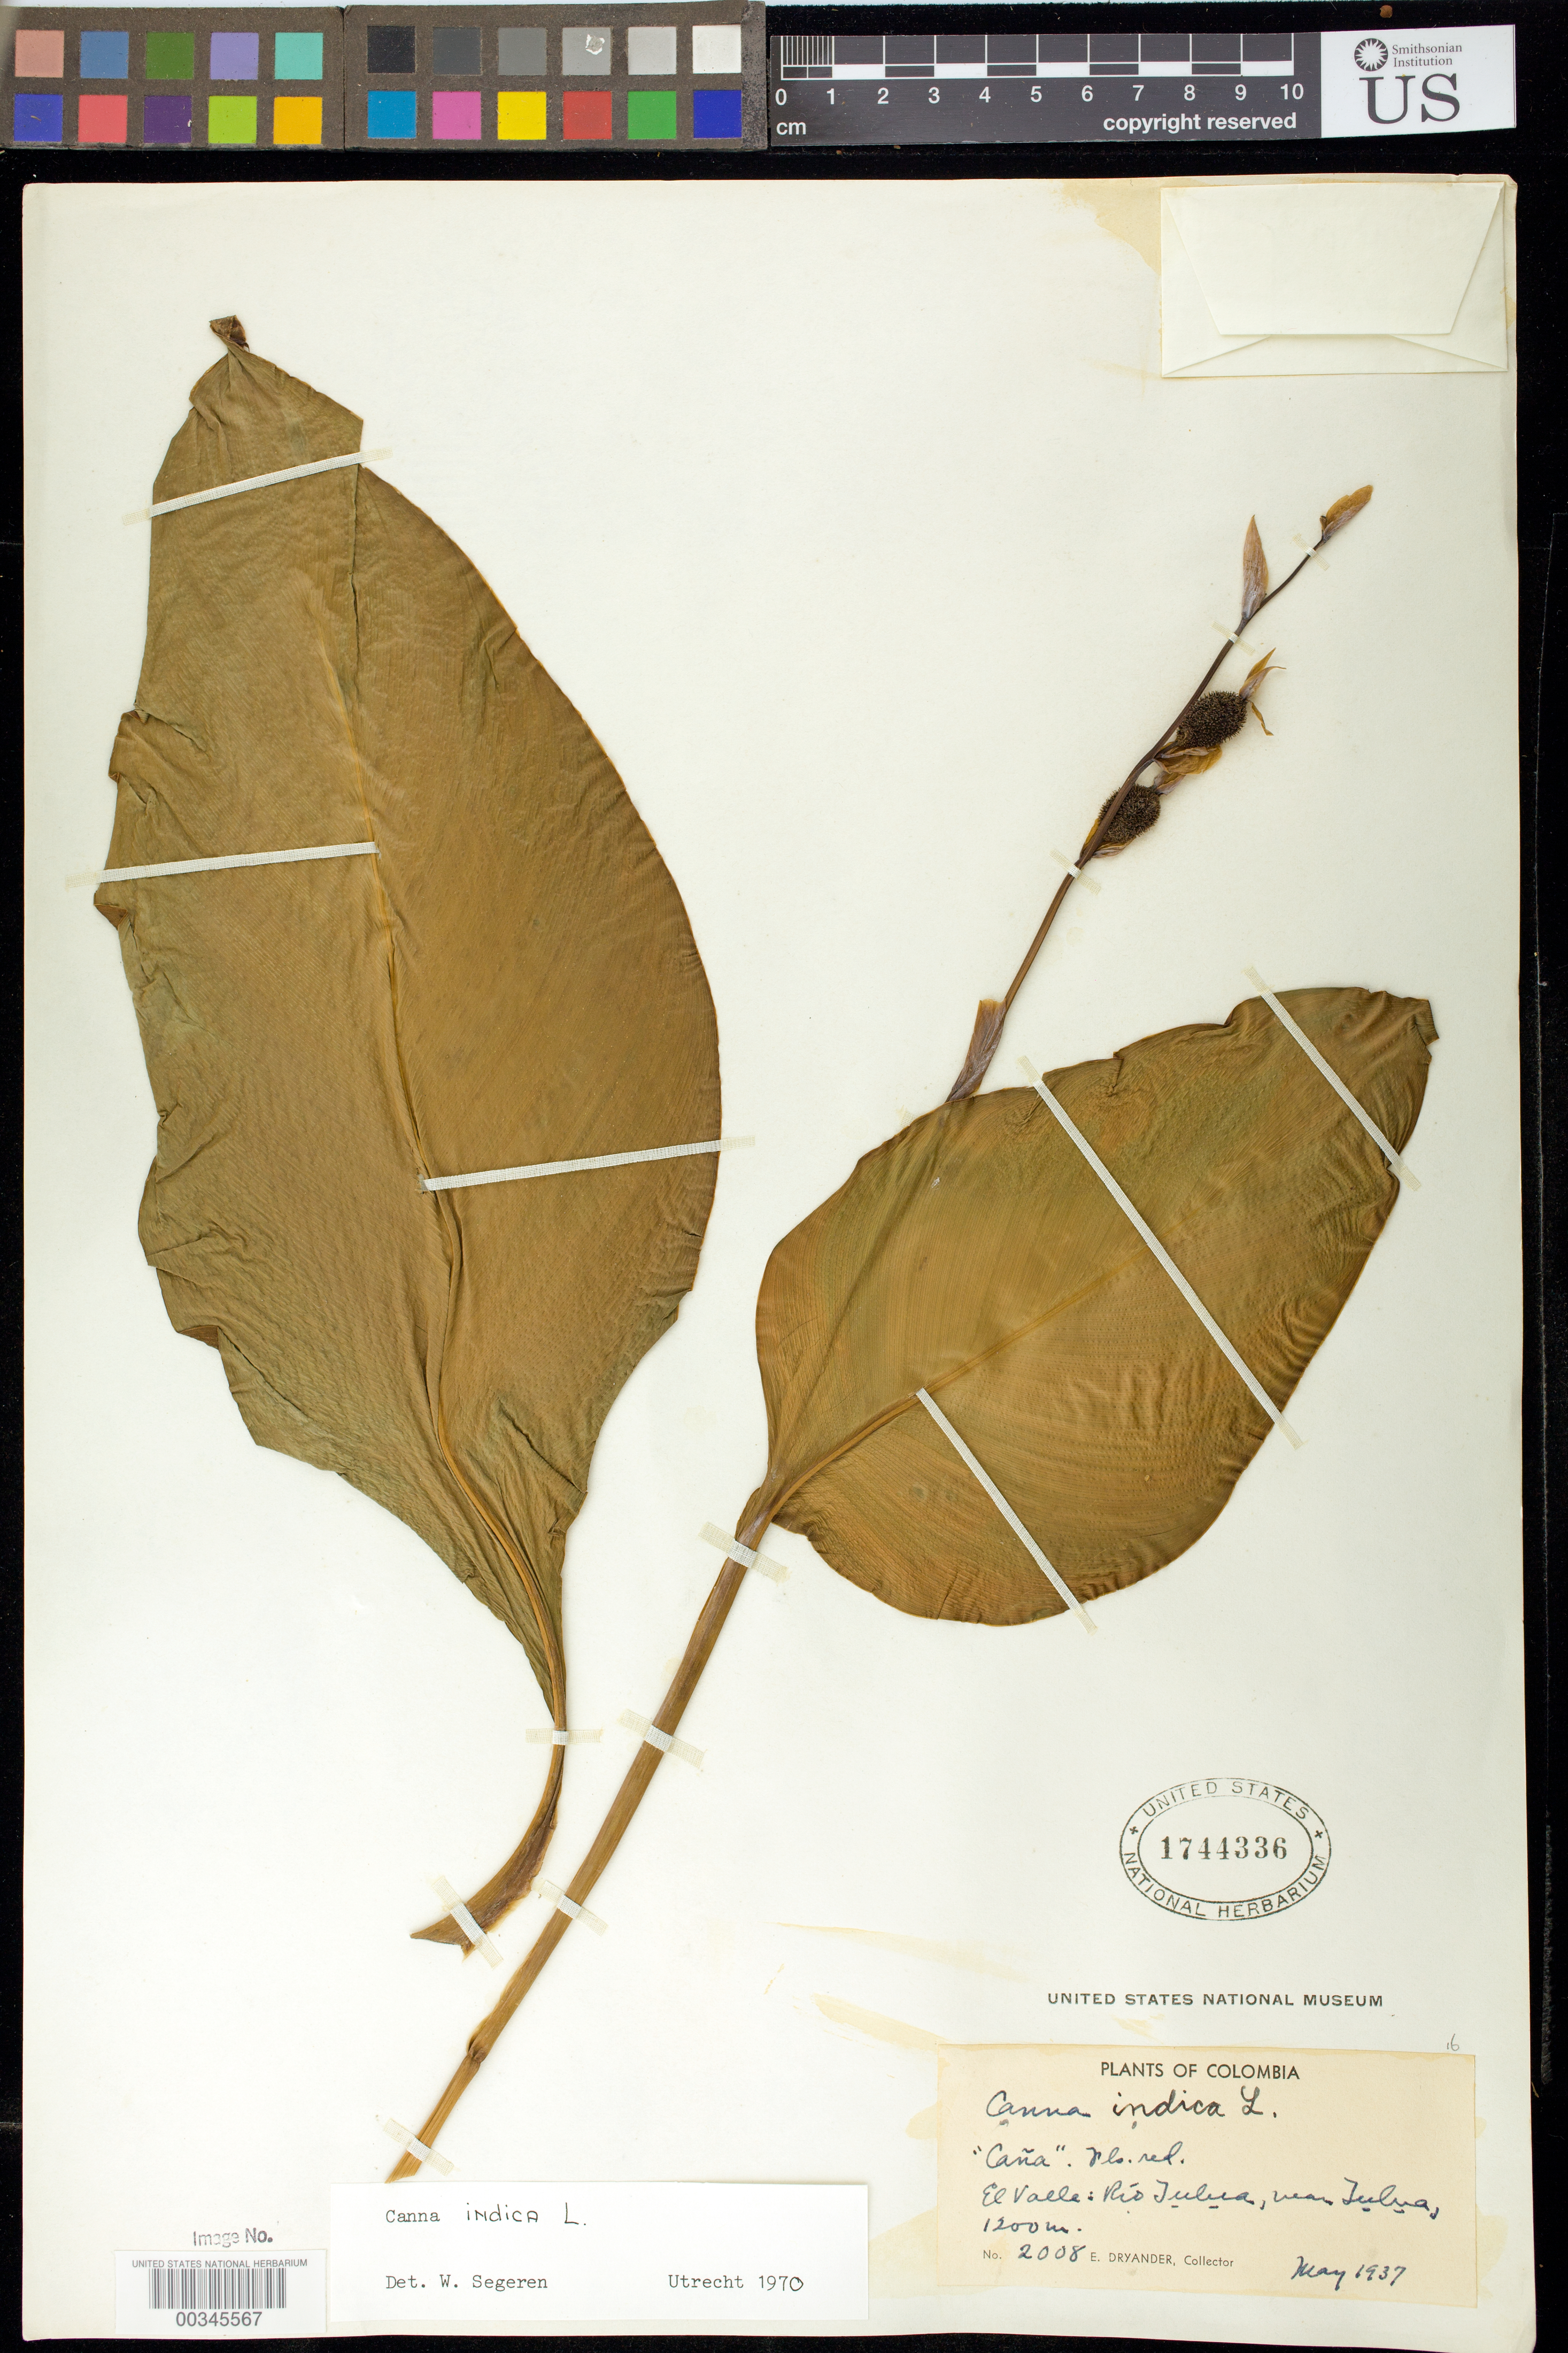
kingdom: Plantae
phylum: Tracheophyta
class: Liliopsida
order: Zingiberales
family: Cannaceae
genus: Canna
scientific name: Canna indica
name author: L.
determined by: Segeren, W.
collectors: E. I. Dryander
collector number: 2008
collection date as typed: May 1937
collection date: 1937-05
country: Colombia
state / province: Valle del Cauca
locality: El Valle: Rio Tulua, near Tulua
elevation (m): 1200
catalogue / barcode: US 1744336